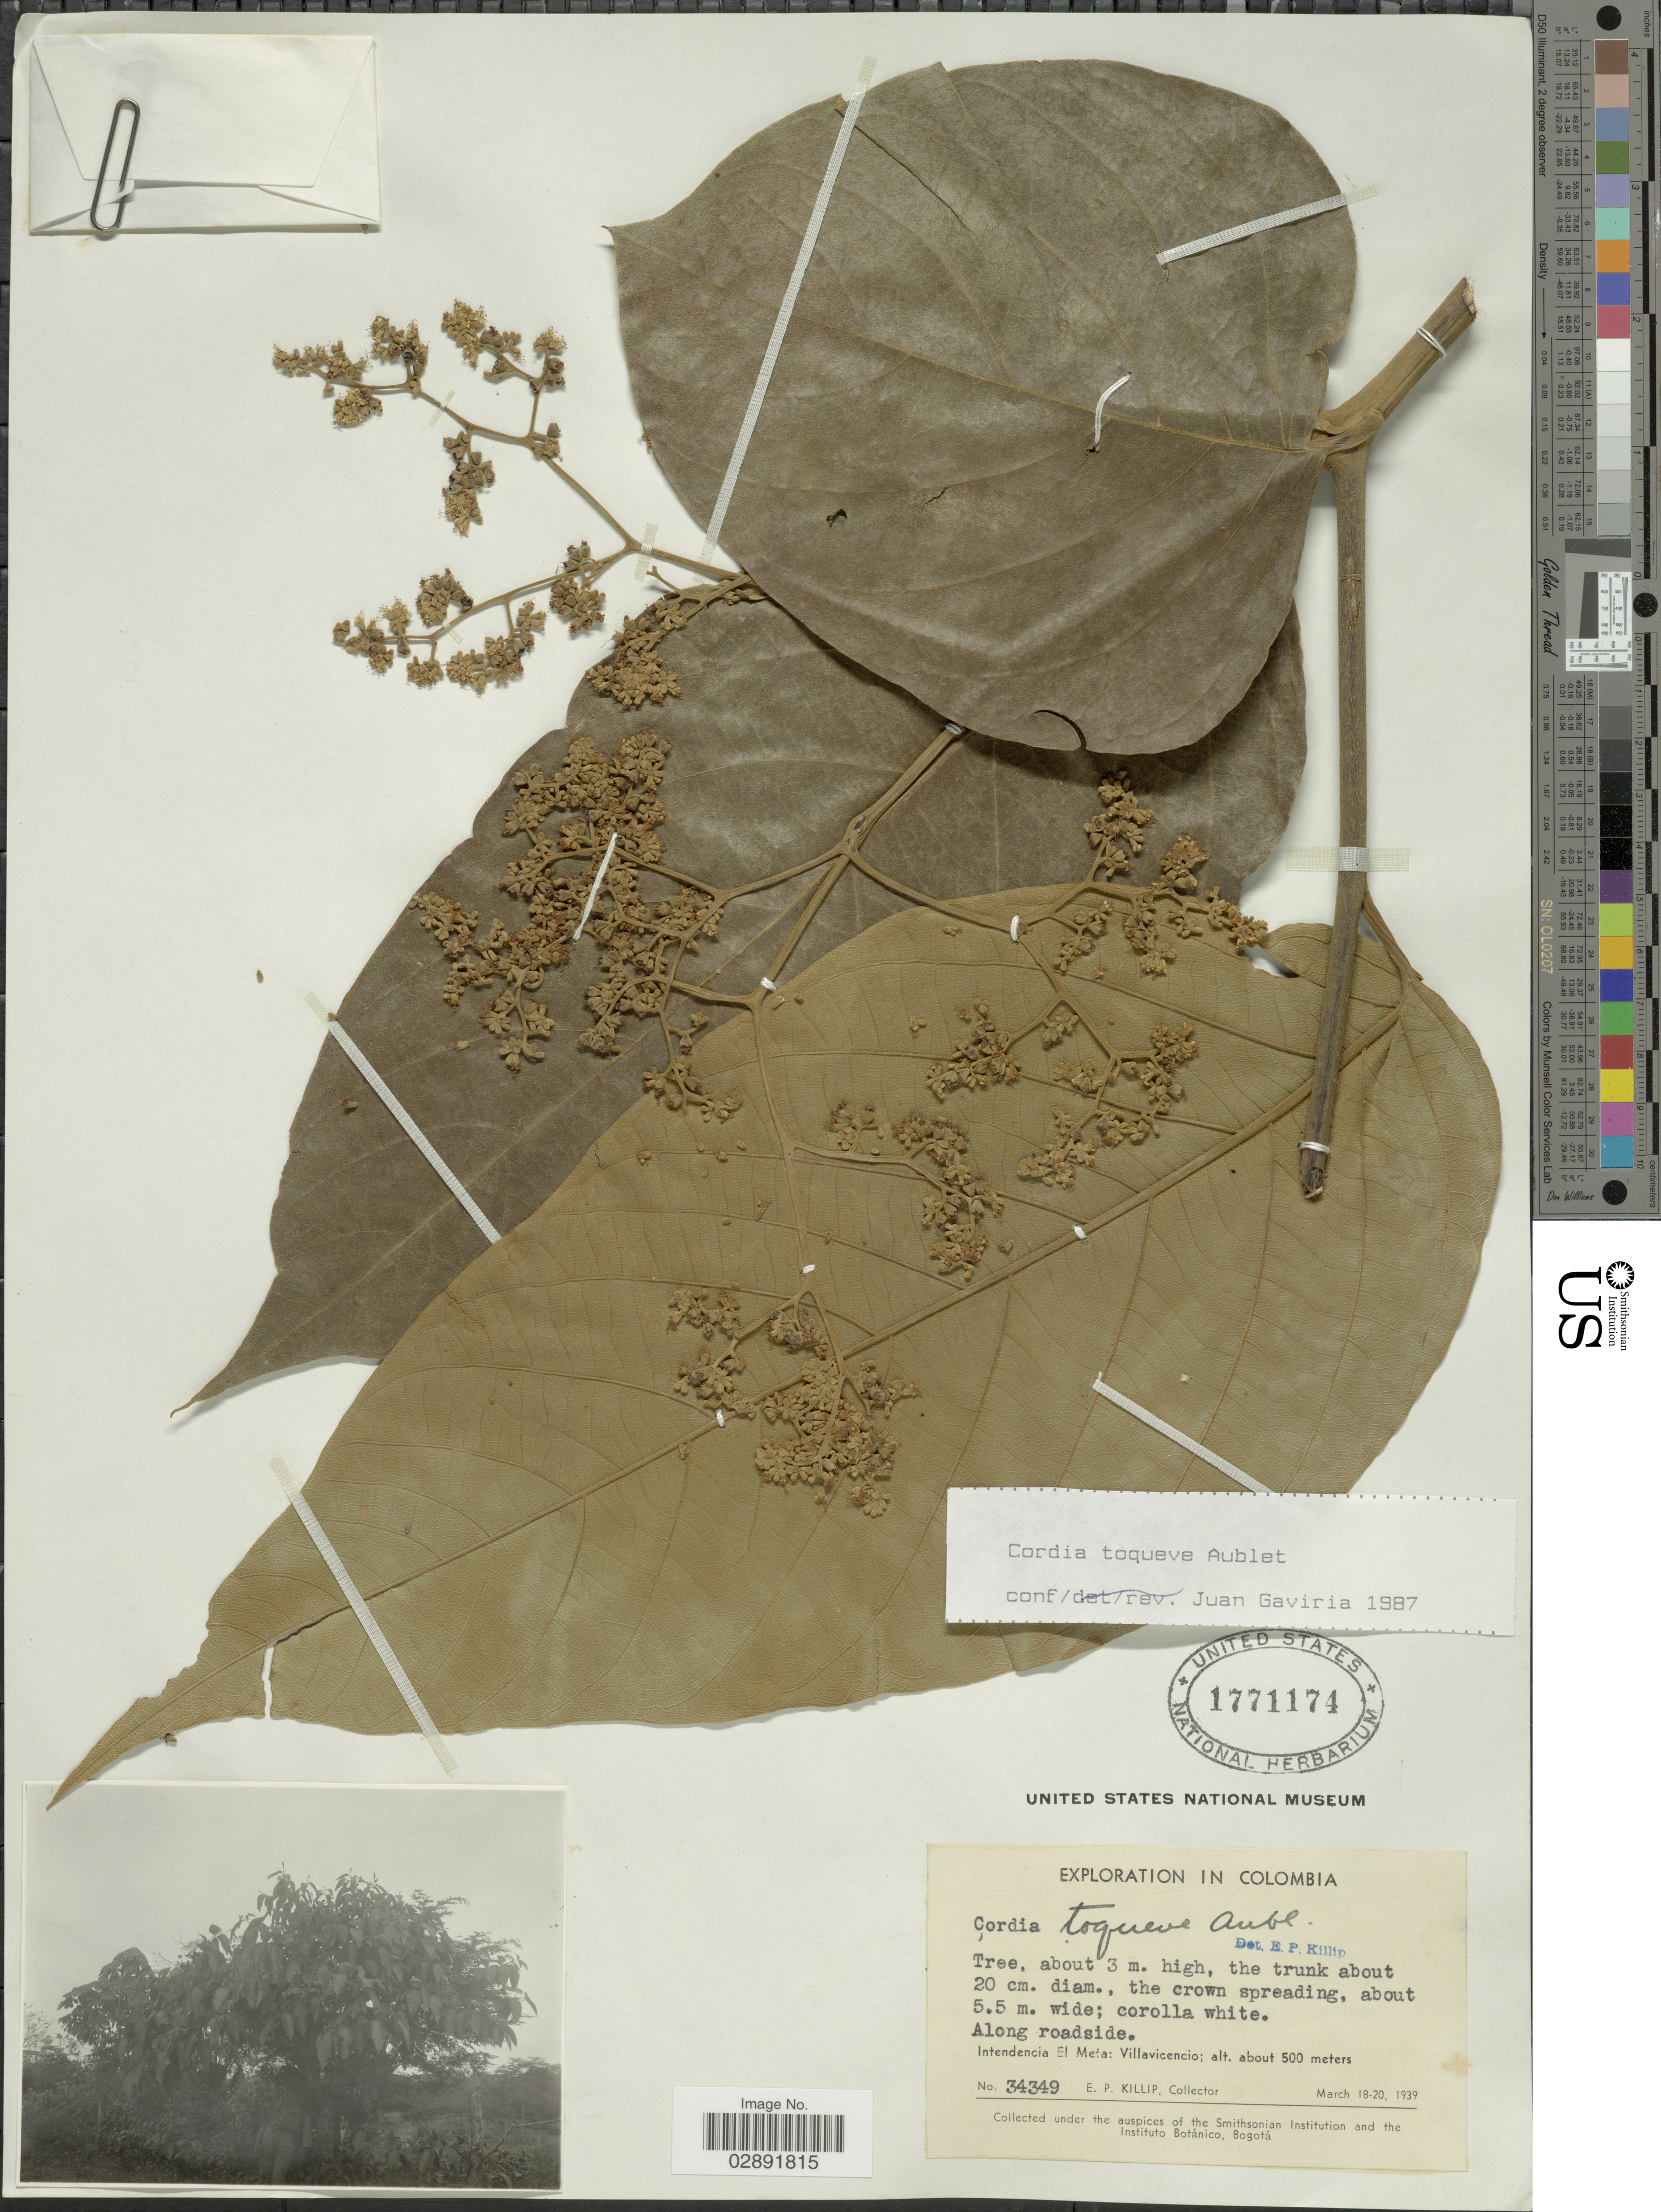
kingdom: Plantae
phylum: Tracheophyta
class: Magnoliopsida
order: Boraginales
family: Cordiaceae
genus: Cordia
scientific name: Cordia toqueve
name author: Aubl.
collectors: E. P. Killip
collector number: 34349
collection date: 1939-03-18/1939-03-20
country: Colombia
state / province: Meta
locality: Intendencia El Meta: Villavicencio.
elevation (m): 500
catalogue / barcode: US 1771174